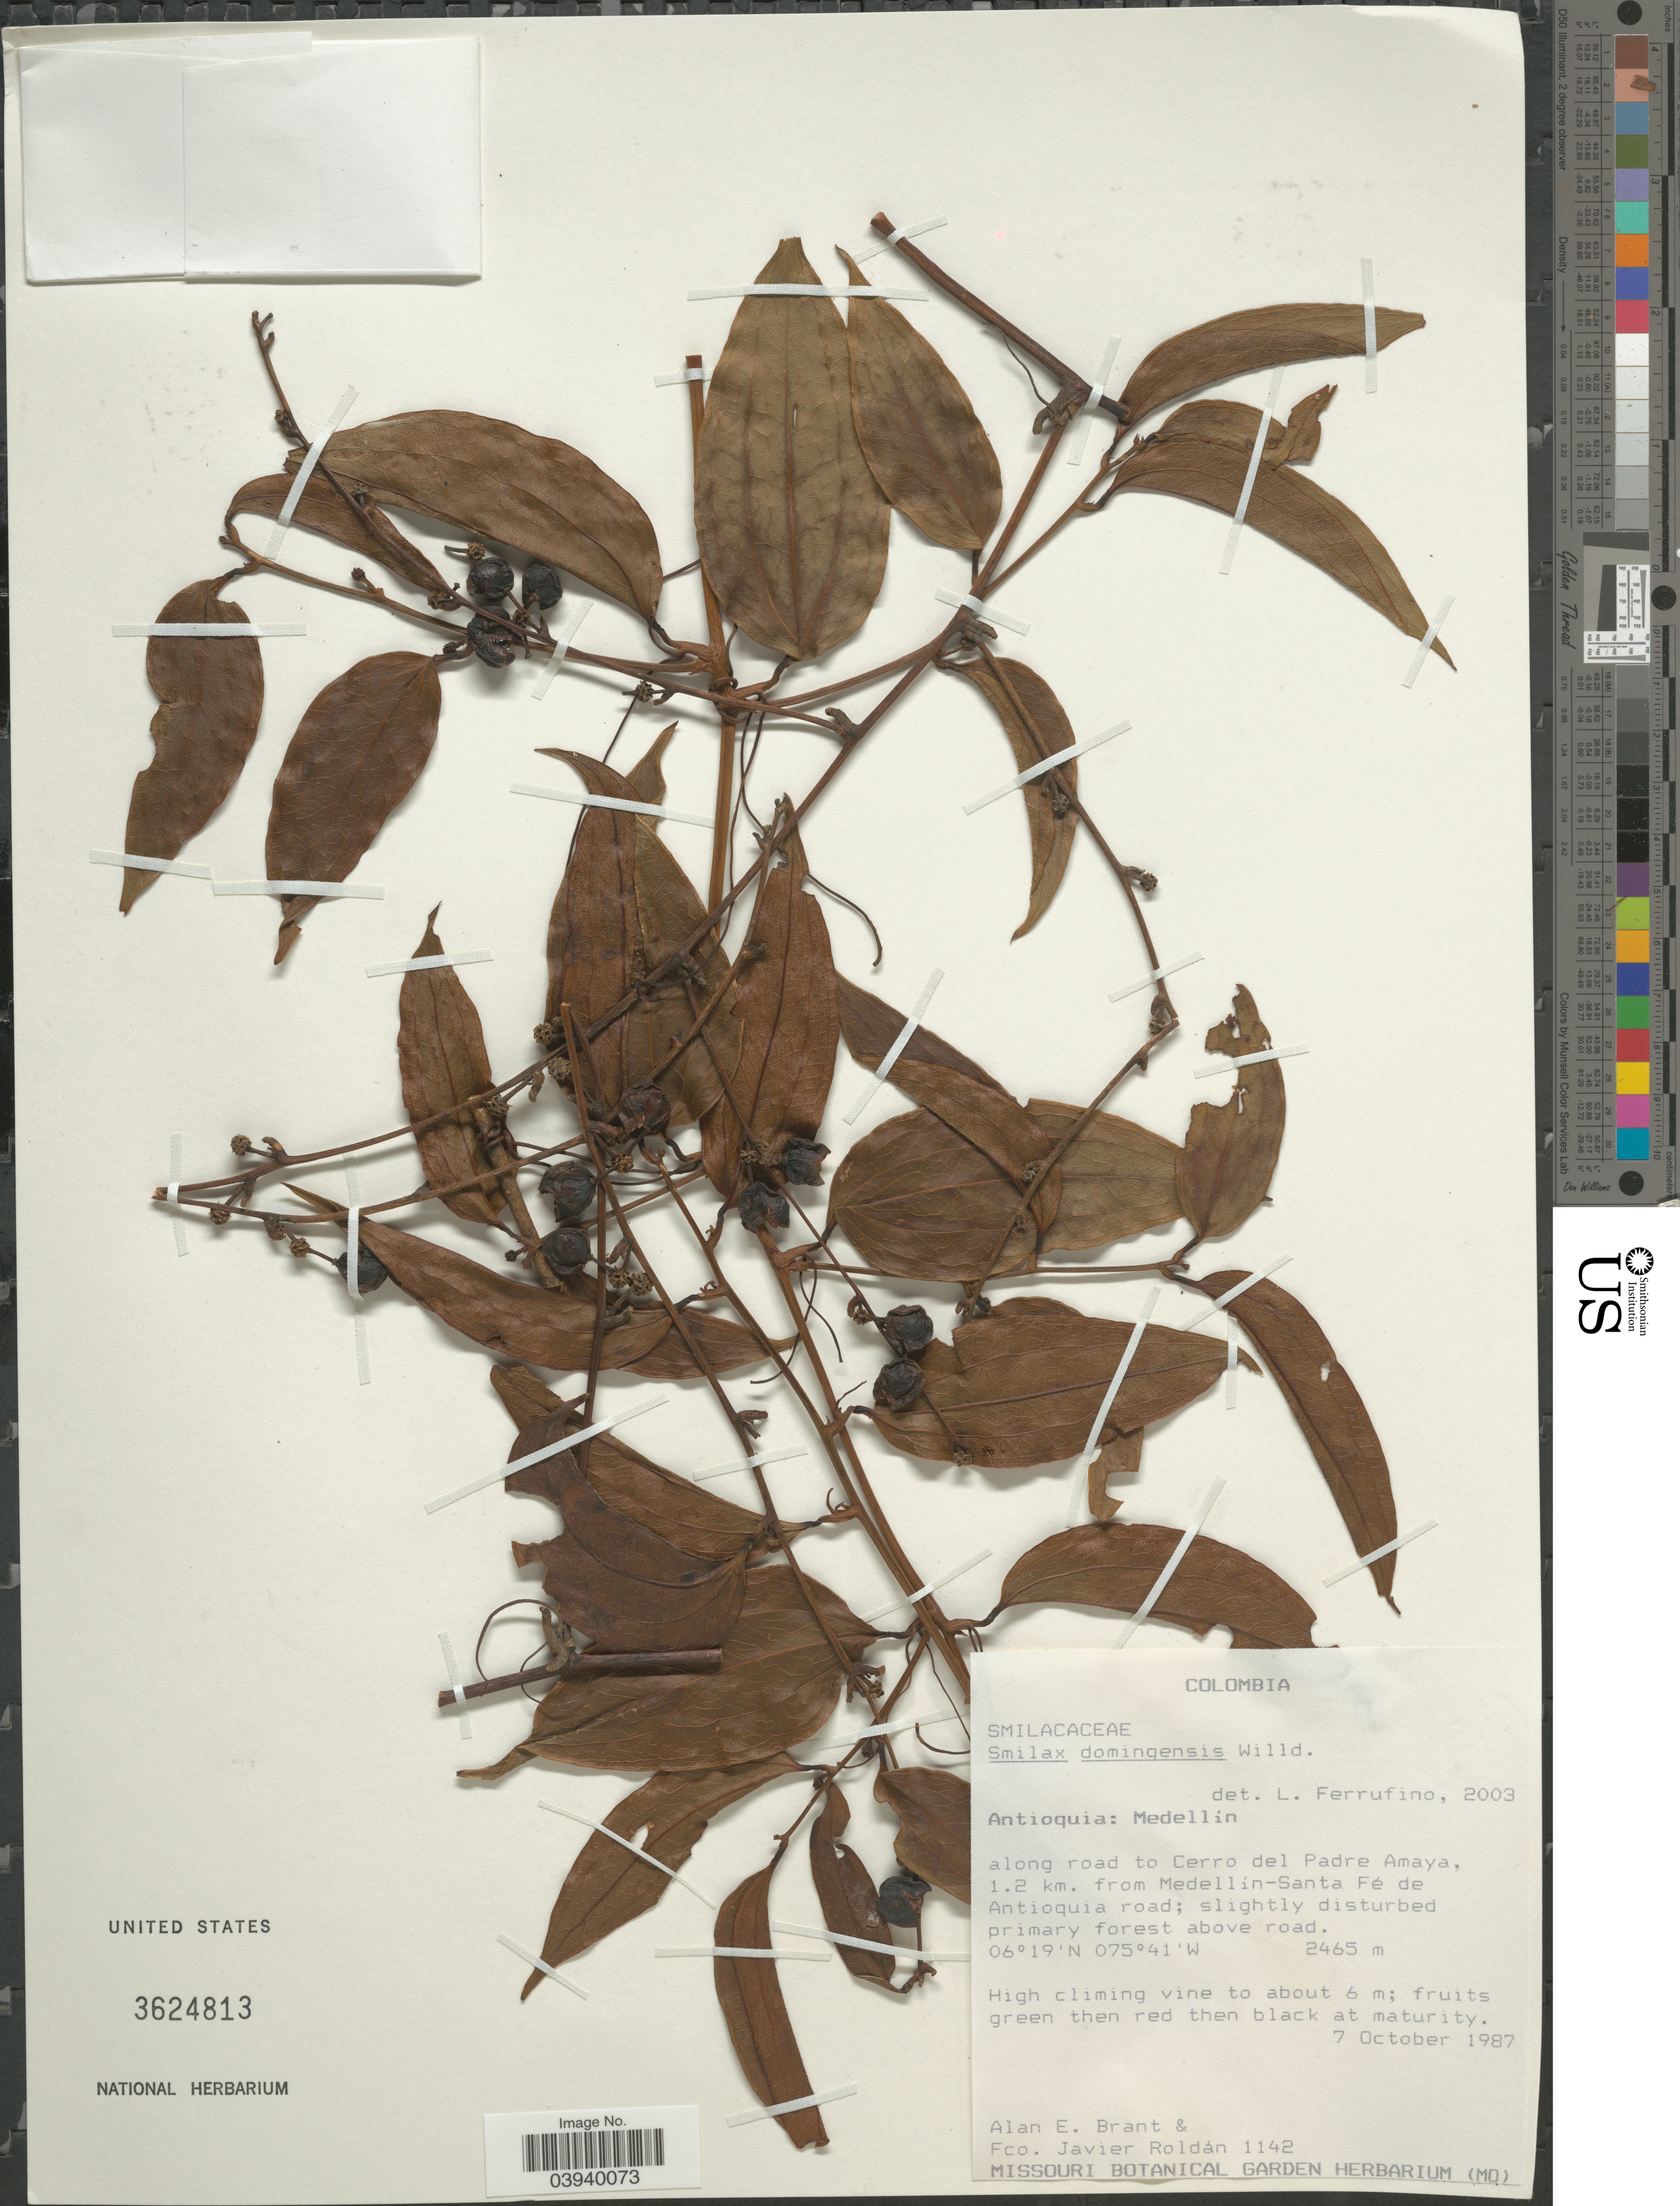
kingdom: Plantae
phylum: Tracheophyta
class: Liliopsida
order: Liliales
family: Smilacaceae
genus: Smilax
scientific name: Smilax domingensis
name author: Willd.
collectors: A. Brant & F. J. Roldán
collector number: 1142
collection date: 1987-10-07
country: Colombia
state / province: Antioquia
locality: Medellin. Along road to Cerro del Padre Amaya, 1.2. from Medellin-Santa Fé de Antioquia road.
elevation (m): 2465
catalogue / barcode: US 3624813